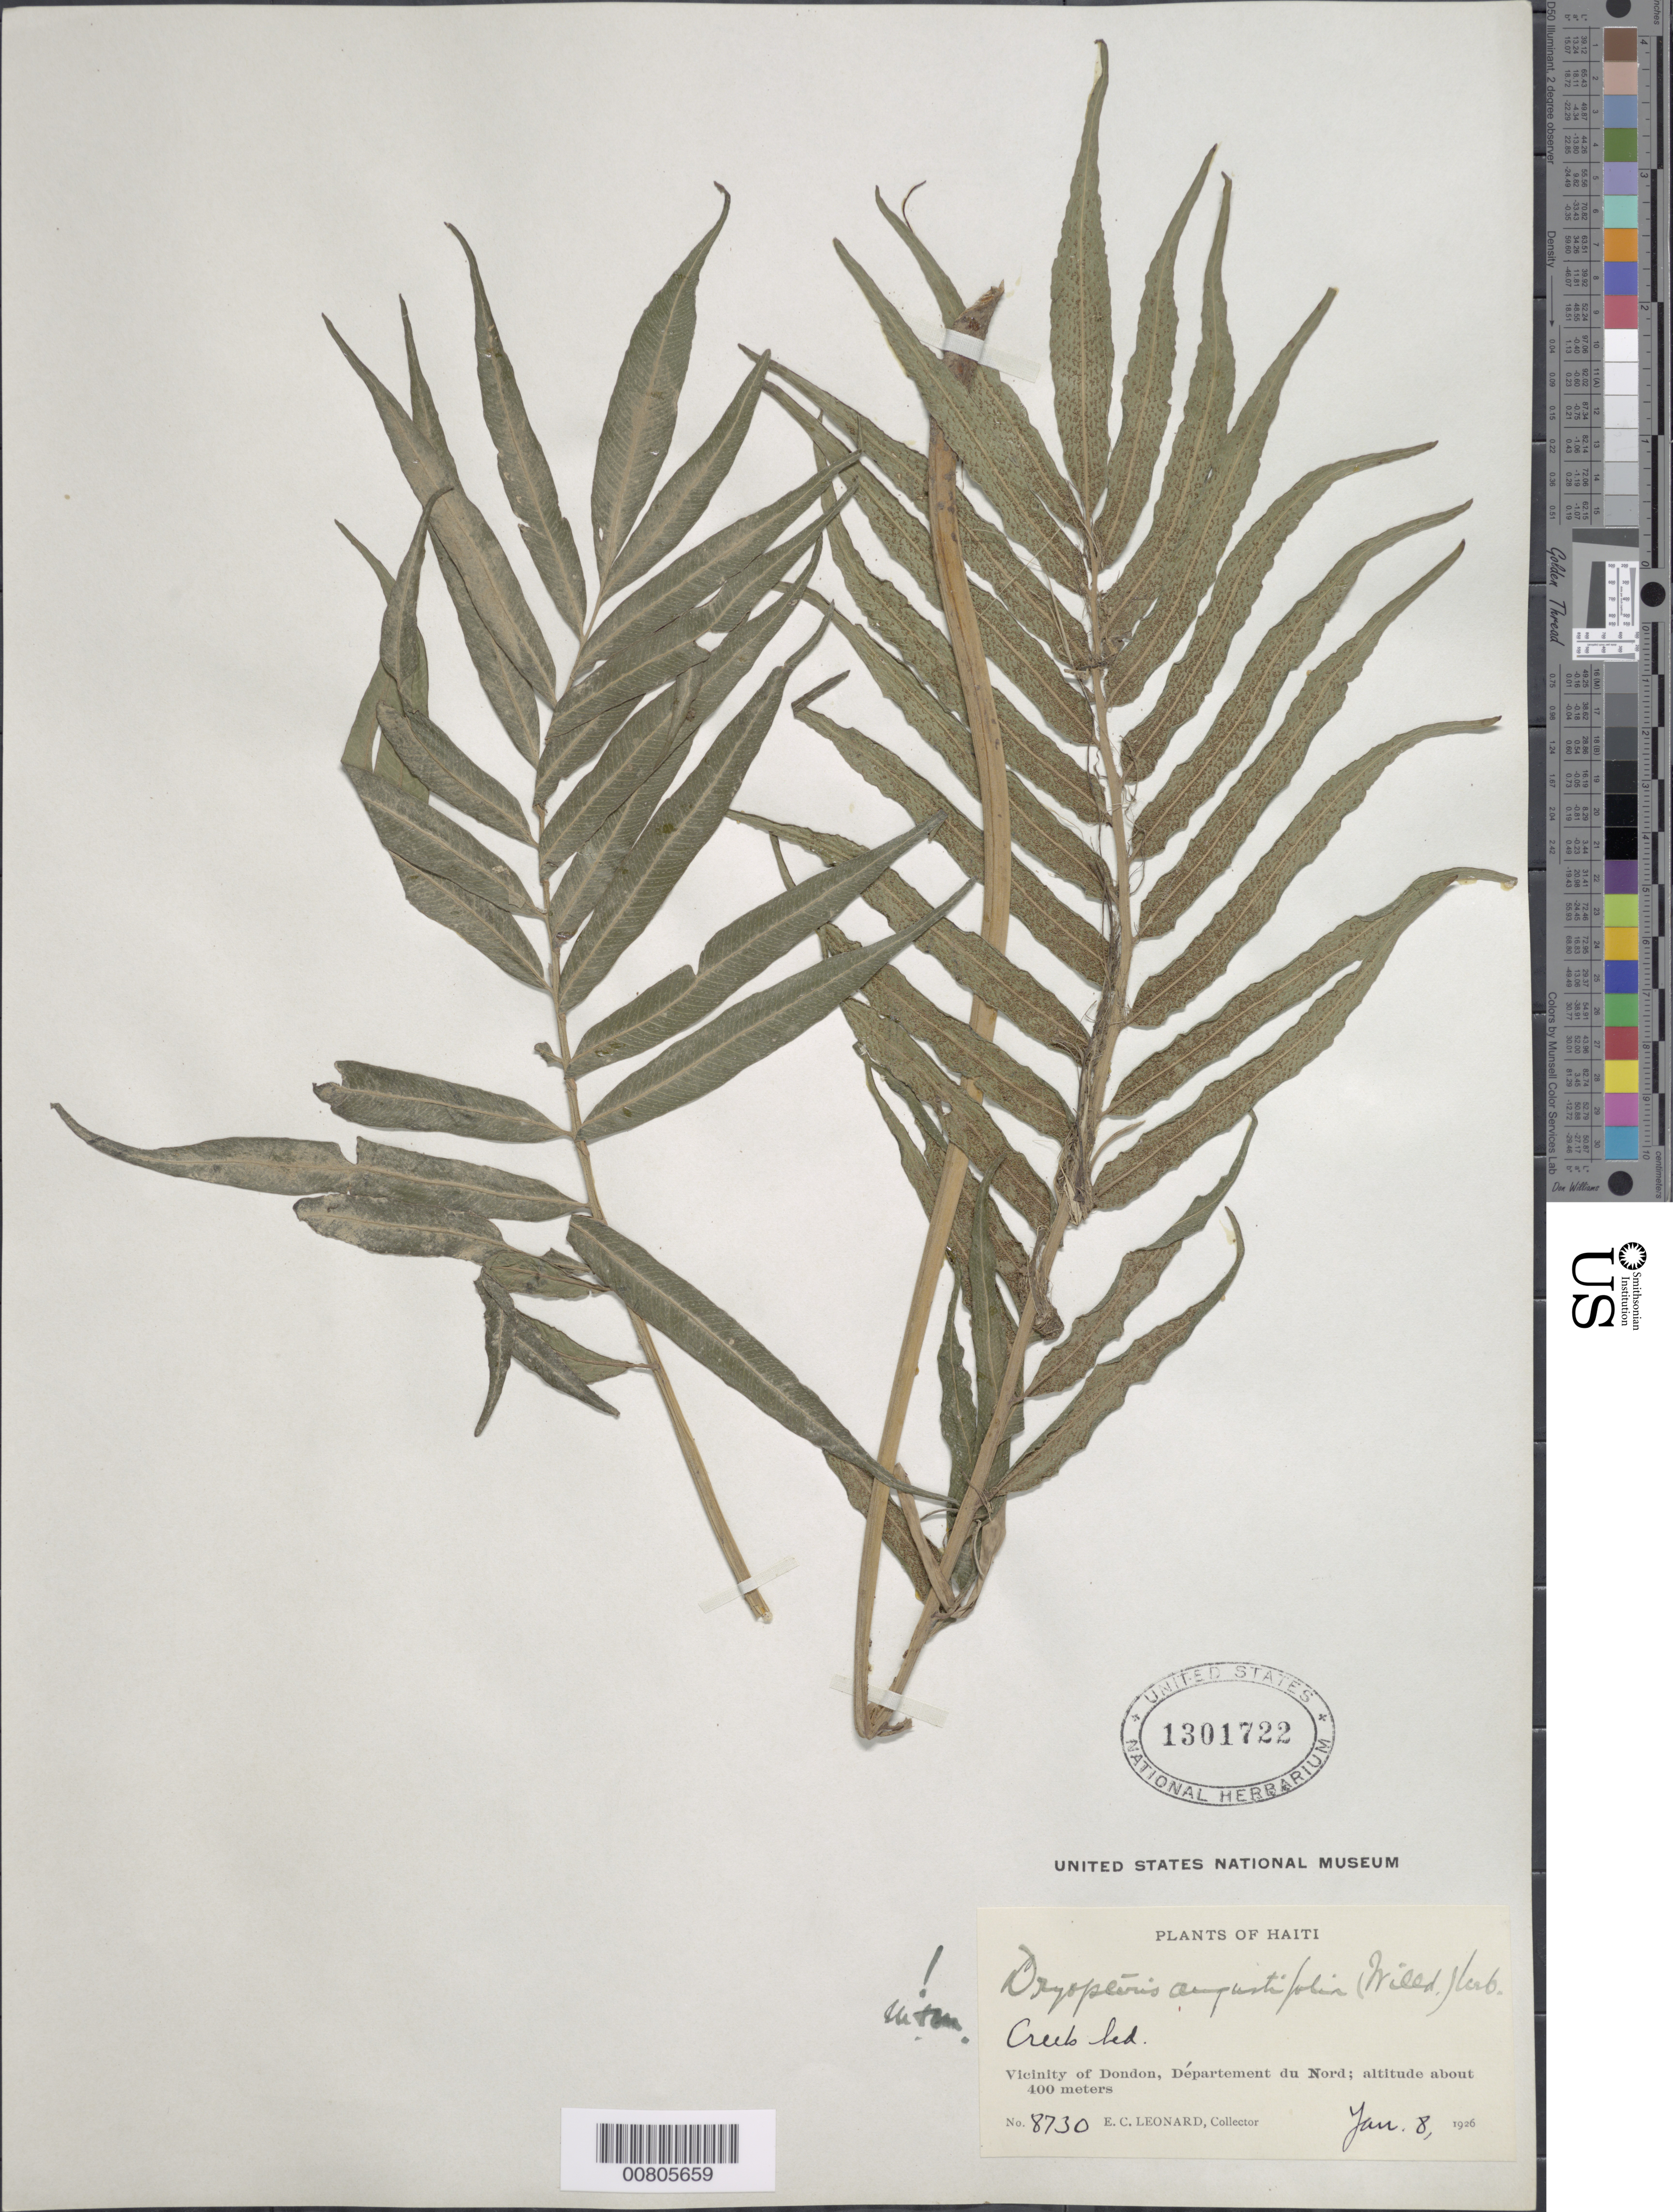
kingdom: Plantae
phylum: Tracheophyta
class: Polypodiopsida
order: Polypodiales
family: Thelypteridaceae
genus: Meniscium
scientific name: Meniscium angustifolium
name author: Willd.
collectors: E. C. Leonard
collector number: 8730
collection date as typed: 08 Jan 1926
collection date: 1926-01-08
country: Haiti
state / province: Nord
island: Hispaniola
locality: Dondon vicinity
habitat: Creek bed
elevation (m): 400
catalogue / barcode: US 1301722